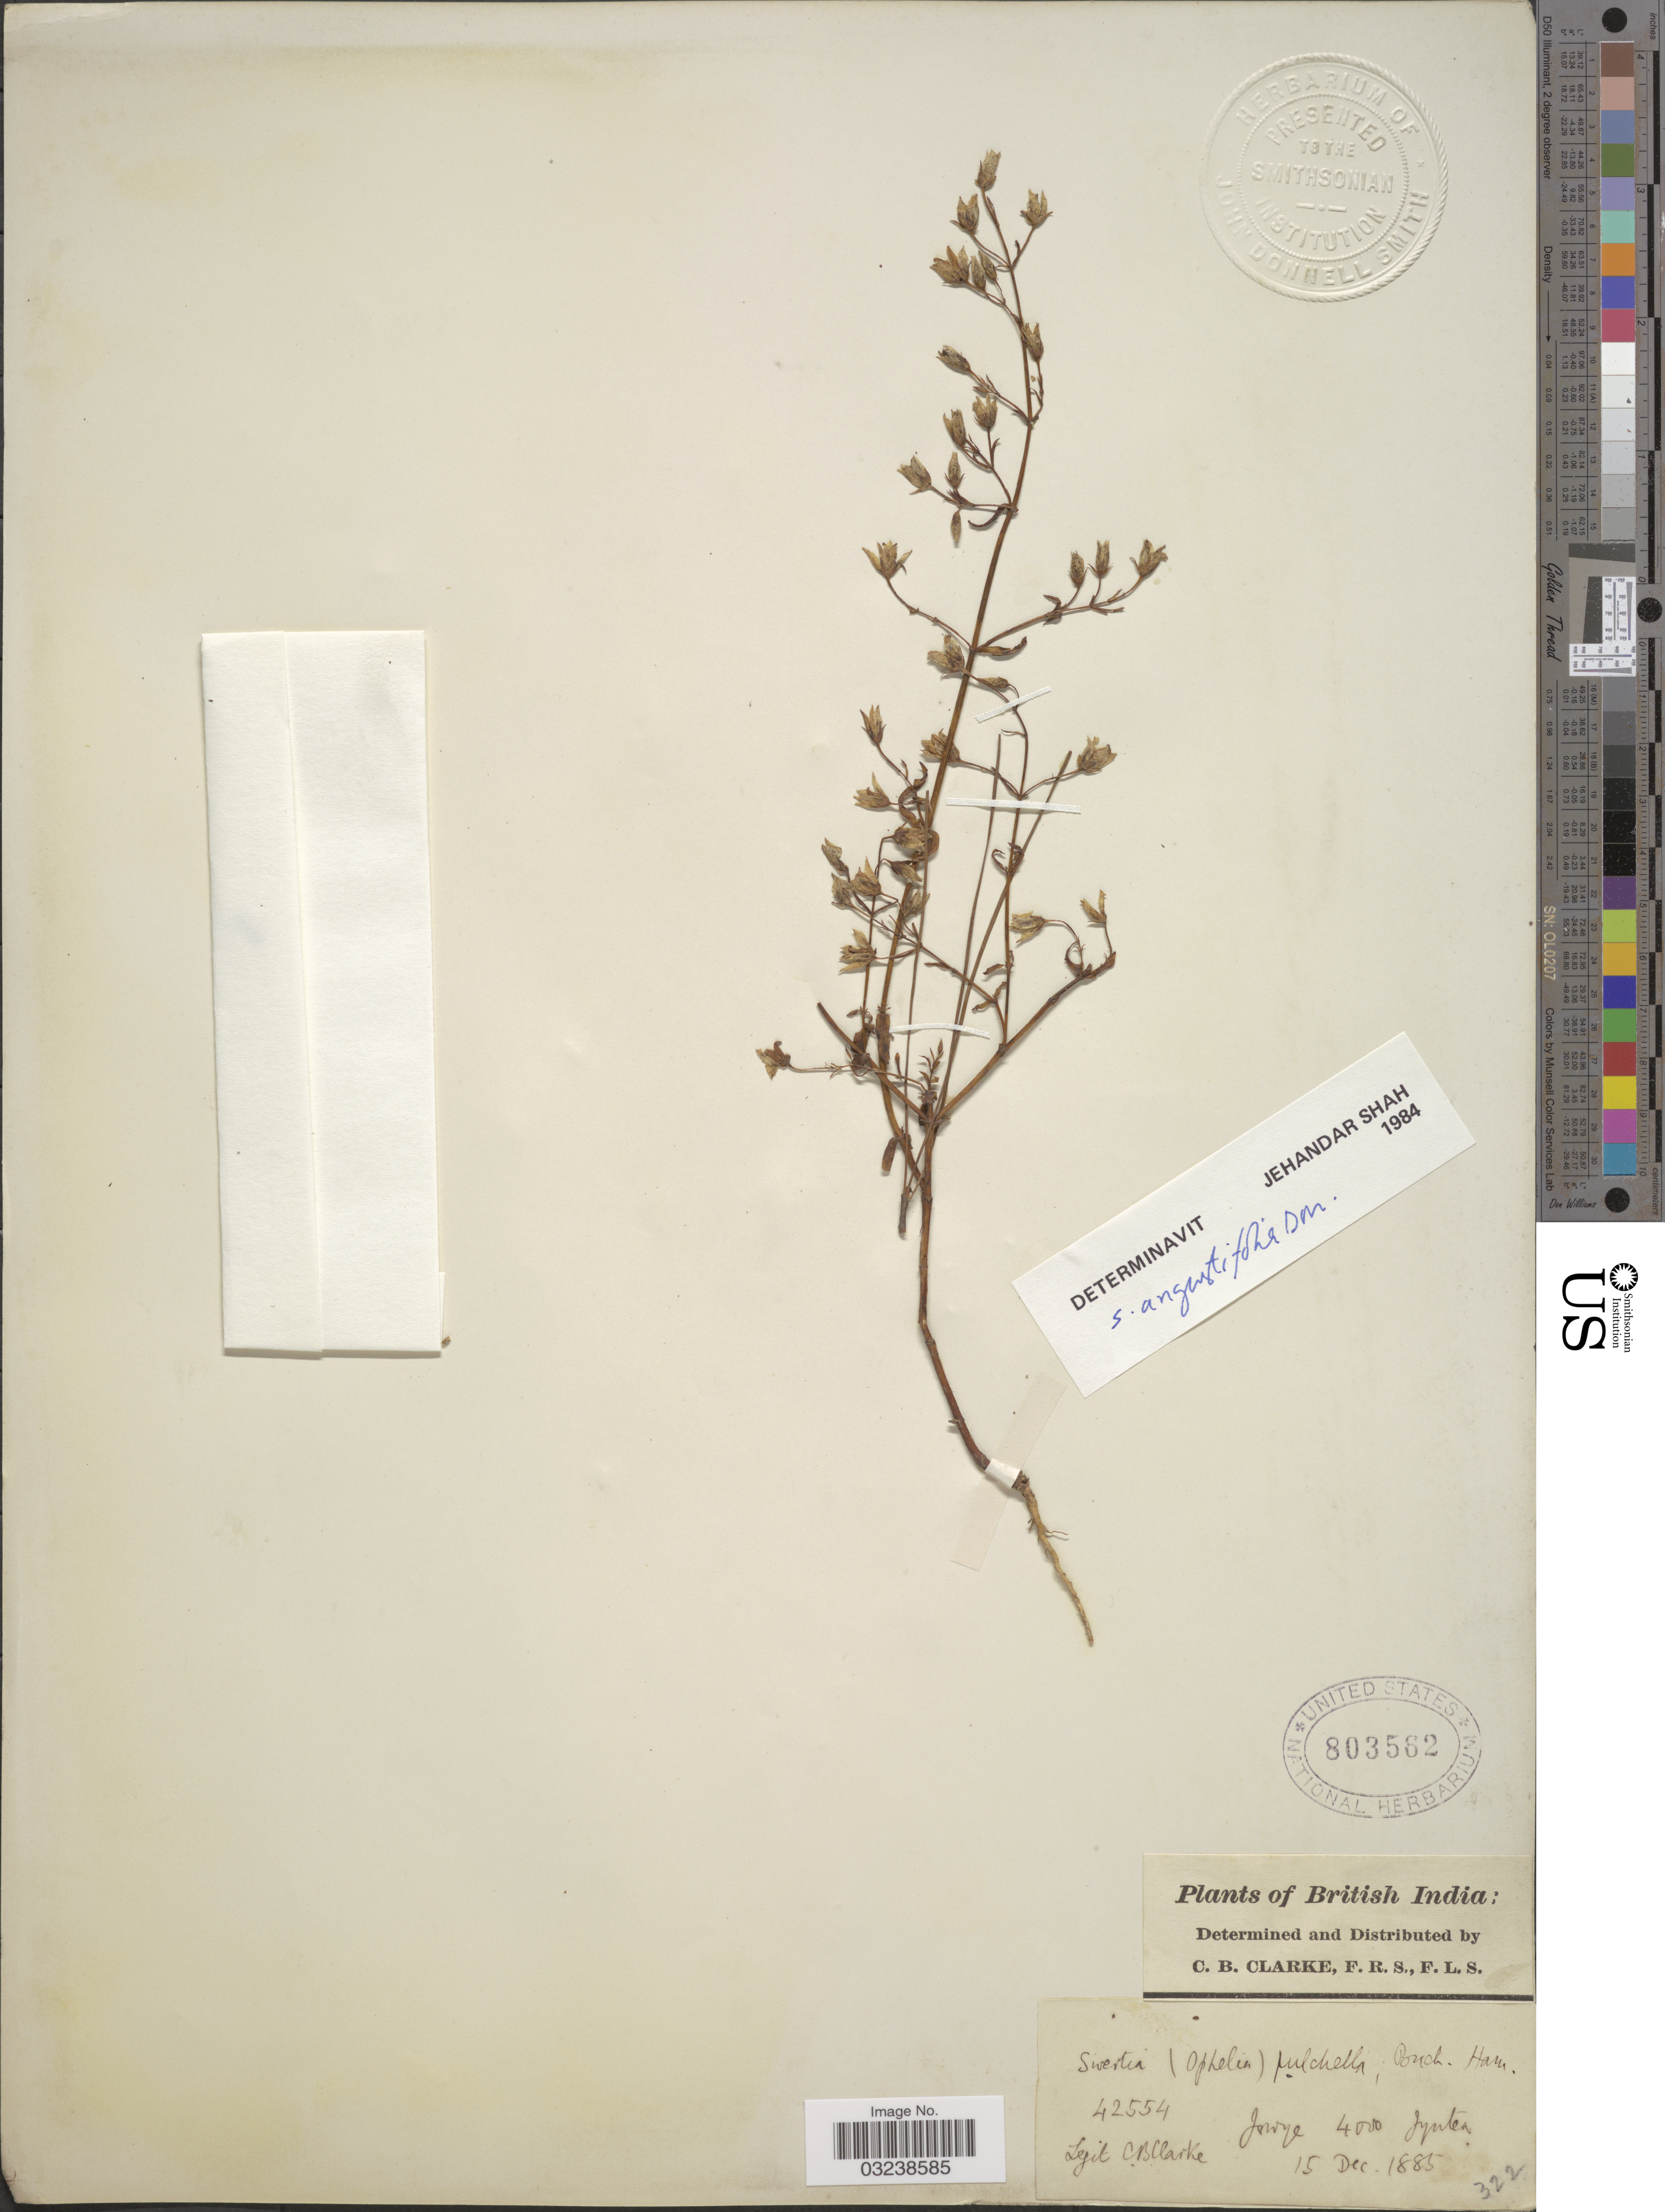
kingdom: Plantae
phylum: Tracheophyta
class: Magnoliopsida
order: Gentianales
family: Gentianaceae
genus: Swertia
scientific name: Swertia angustifolia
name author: Buch.-Ham. ex D. Don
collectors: C. B. Clarke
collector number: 42554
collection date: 1885-12-15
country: India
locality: British India. Jowae. Jynten.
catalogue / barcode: US 803562